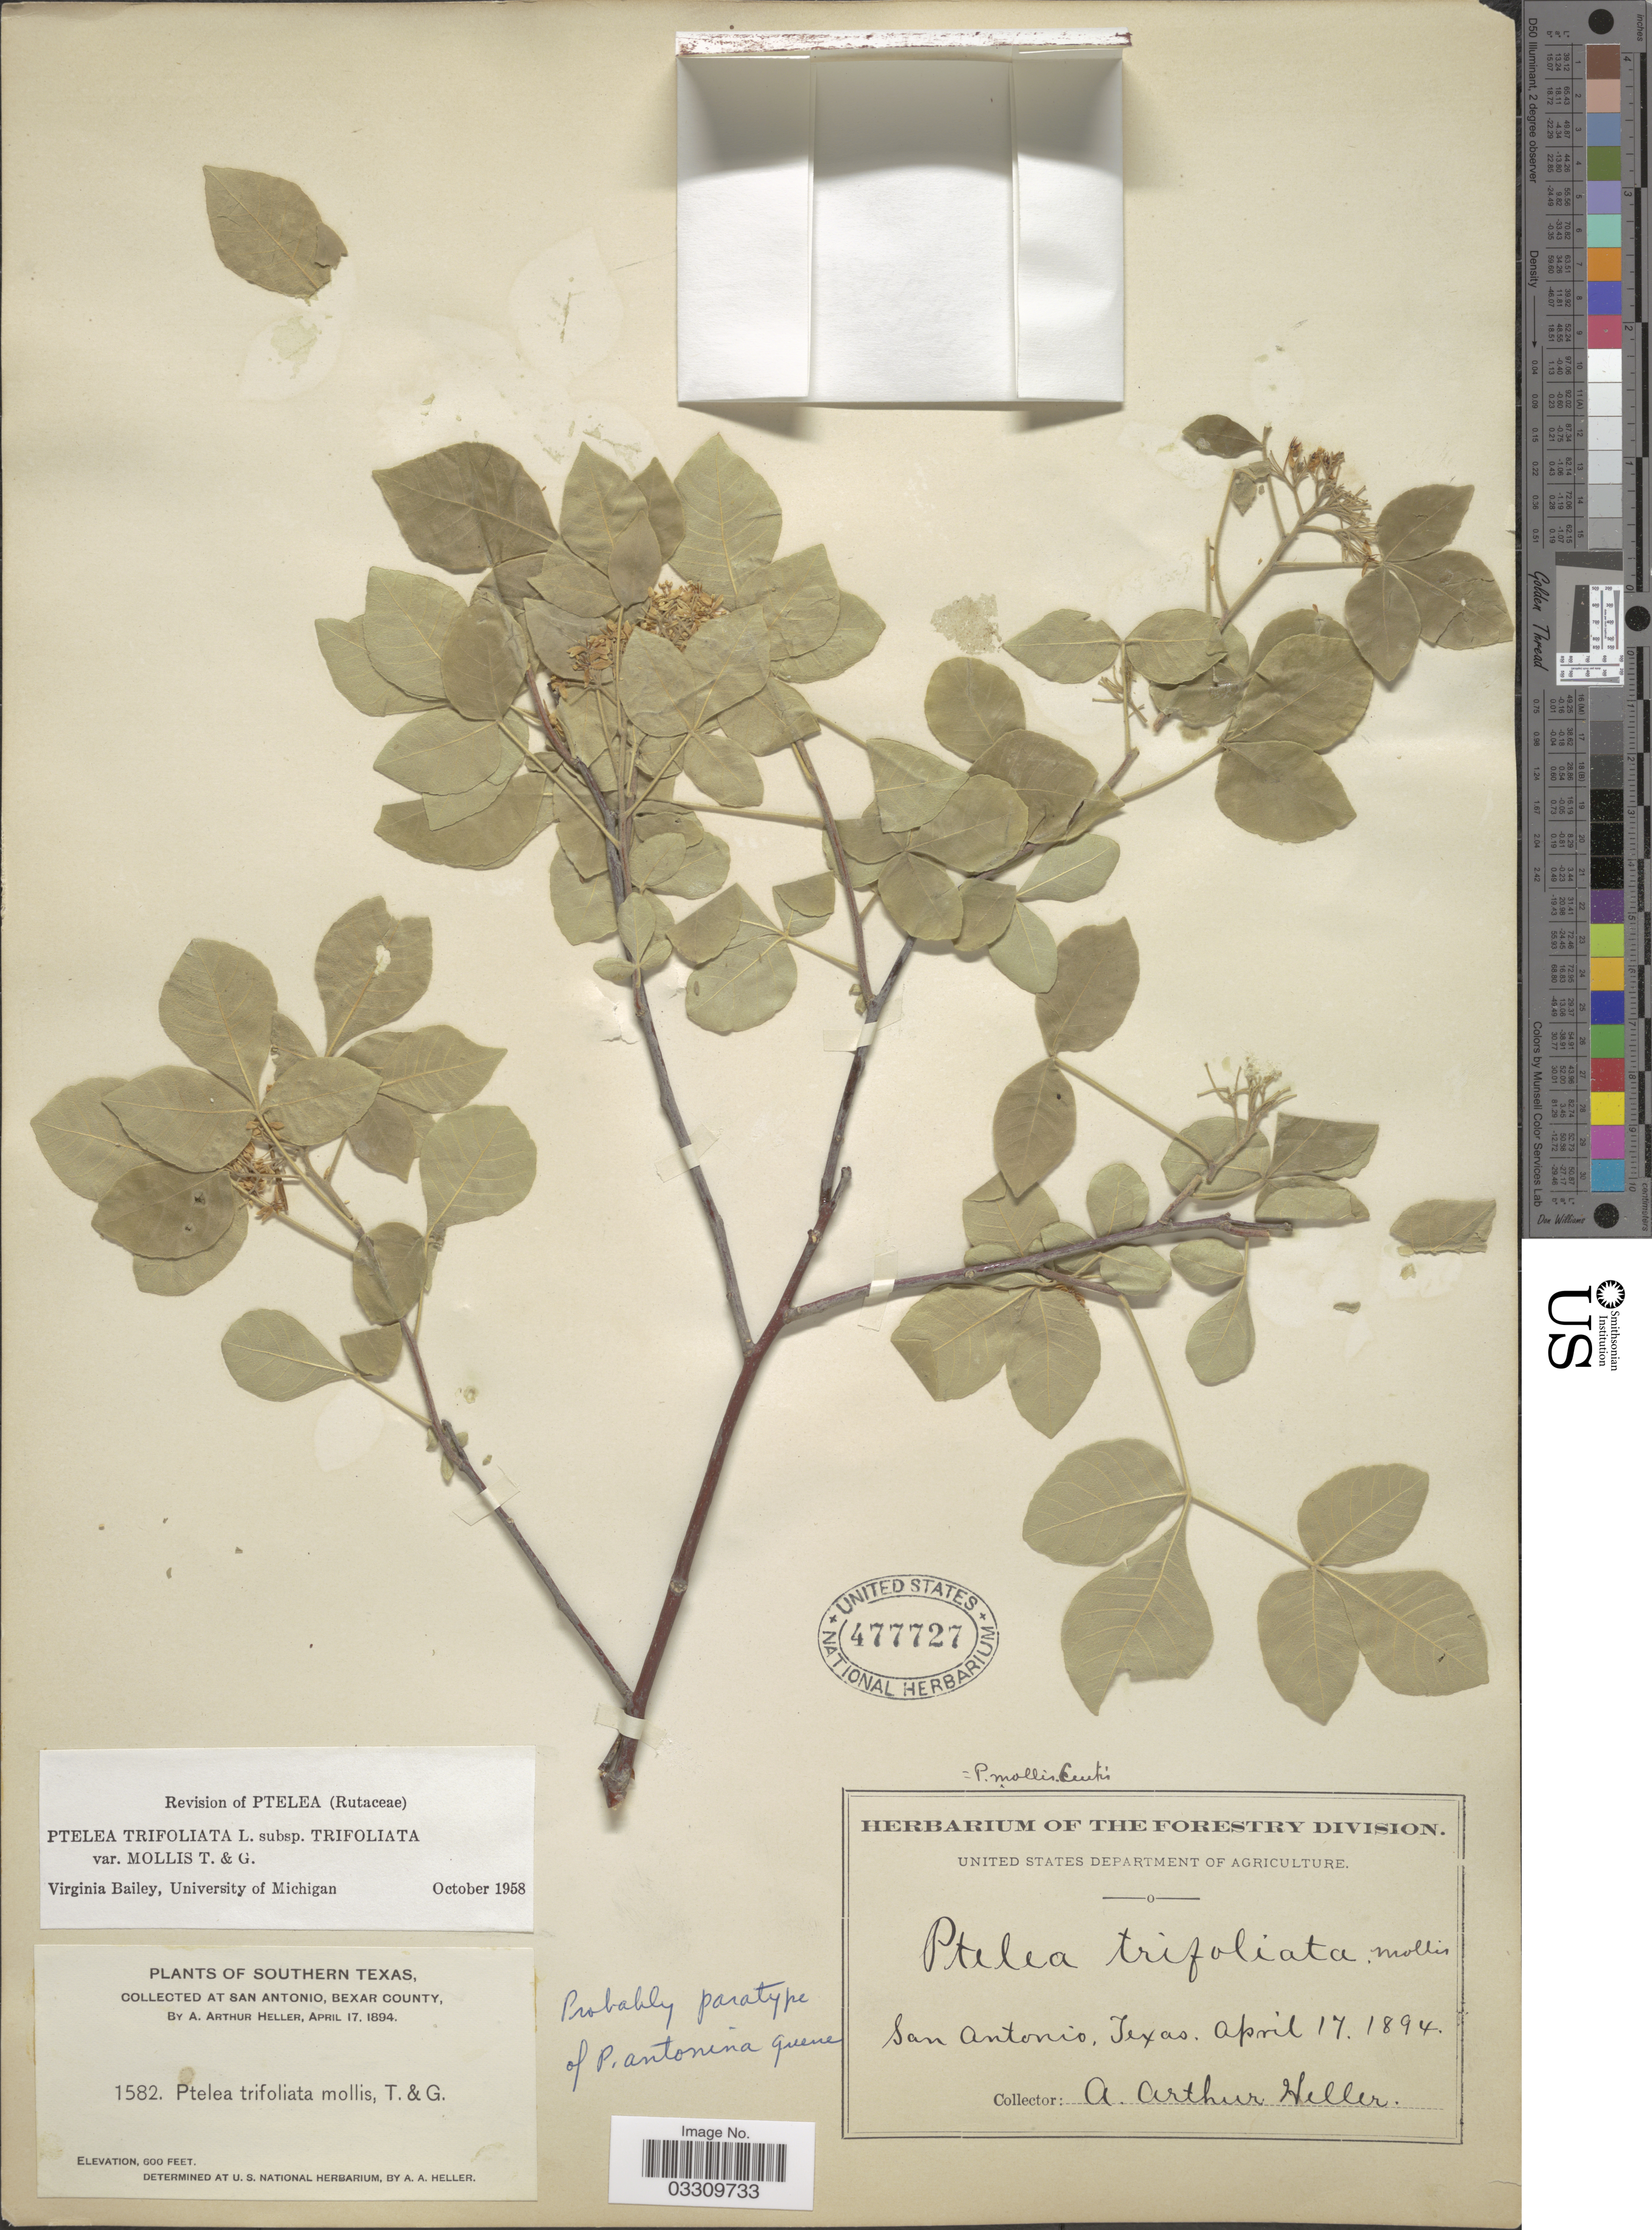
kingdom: Plantae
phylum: Tracheophyta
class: Magnoliopsida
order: Sapindales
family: Rutaceae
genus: Ptelea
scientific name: Ptelea trifoliata var. mollis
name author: Torr. & A. Gray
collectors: A. A. Heller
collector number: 1582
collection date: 1894-04-17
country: United States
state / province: Texas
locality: Southern Texas, at San Antonio, Bexar County.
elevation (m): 183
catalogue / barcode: US 477727